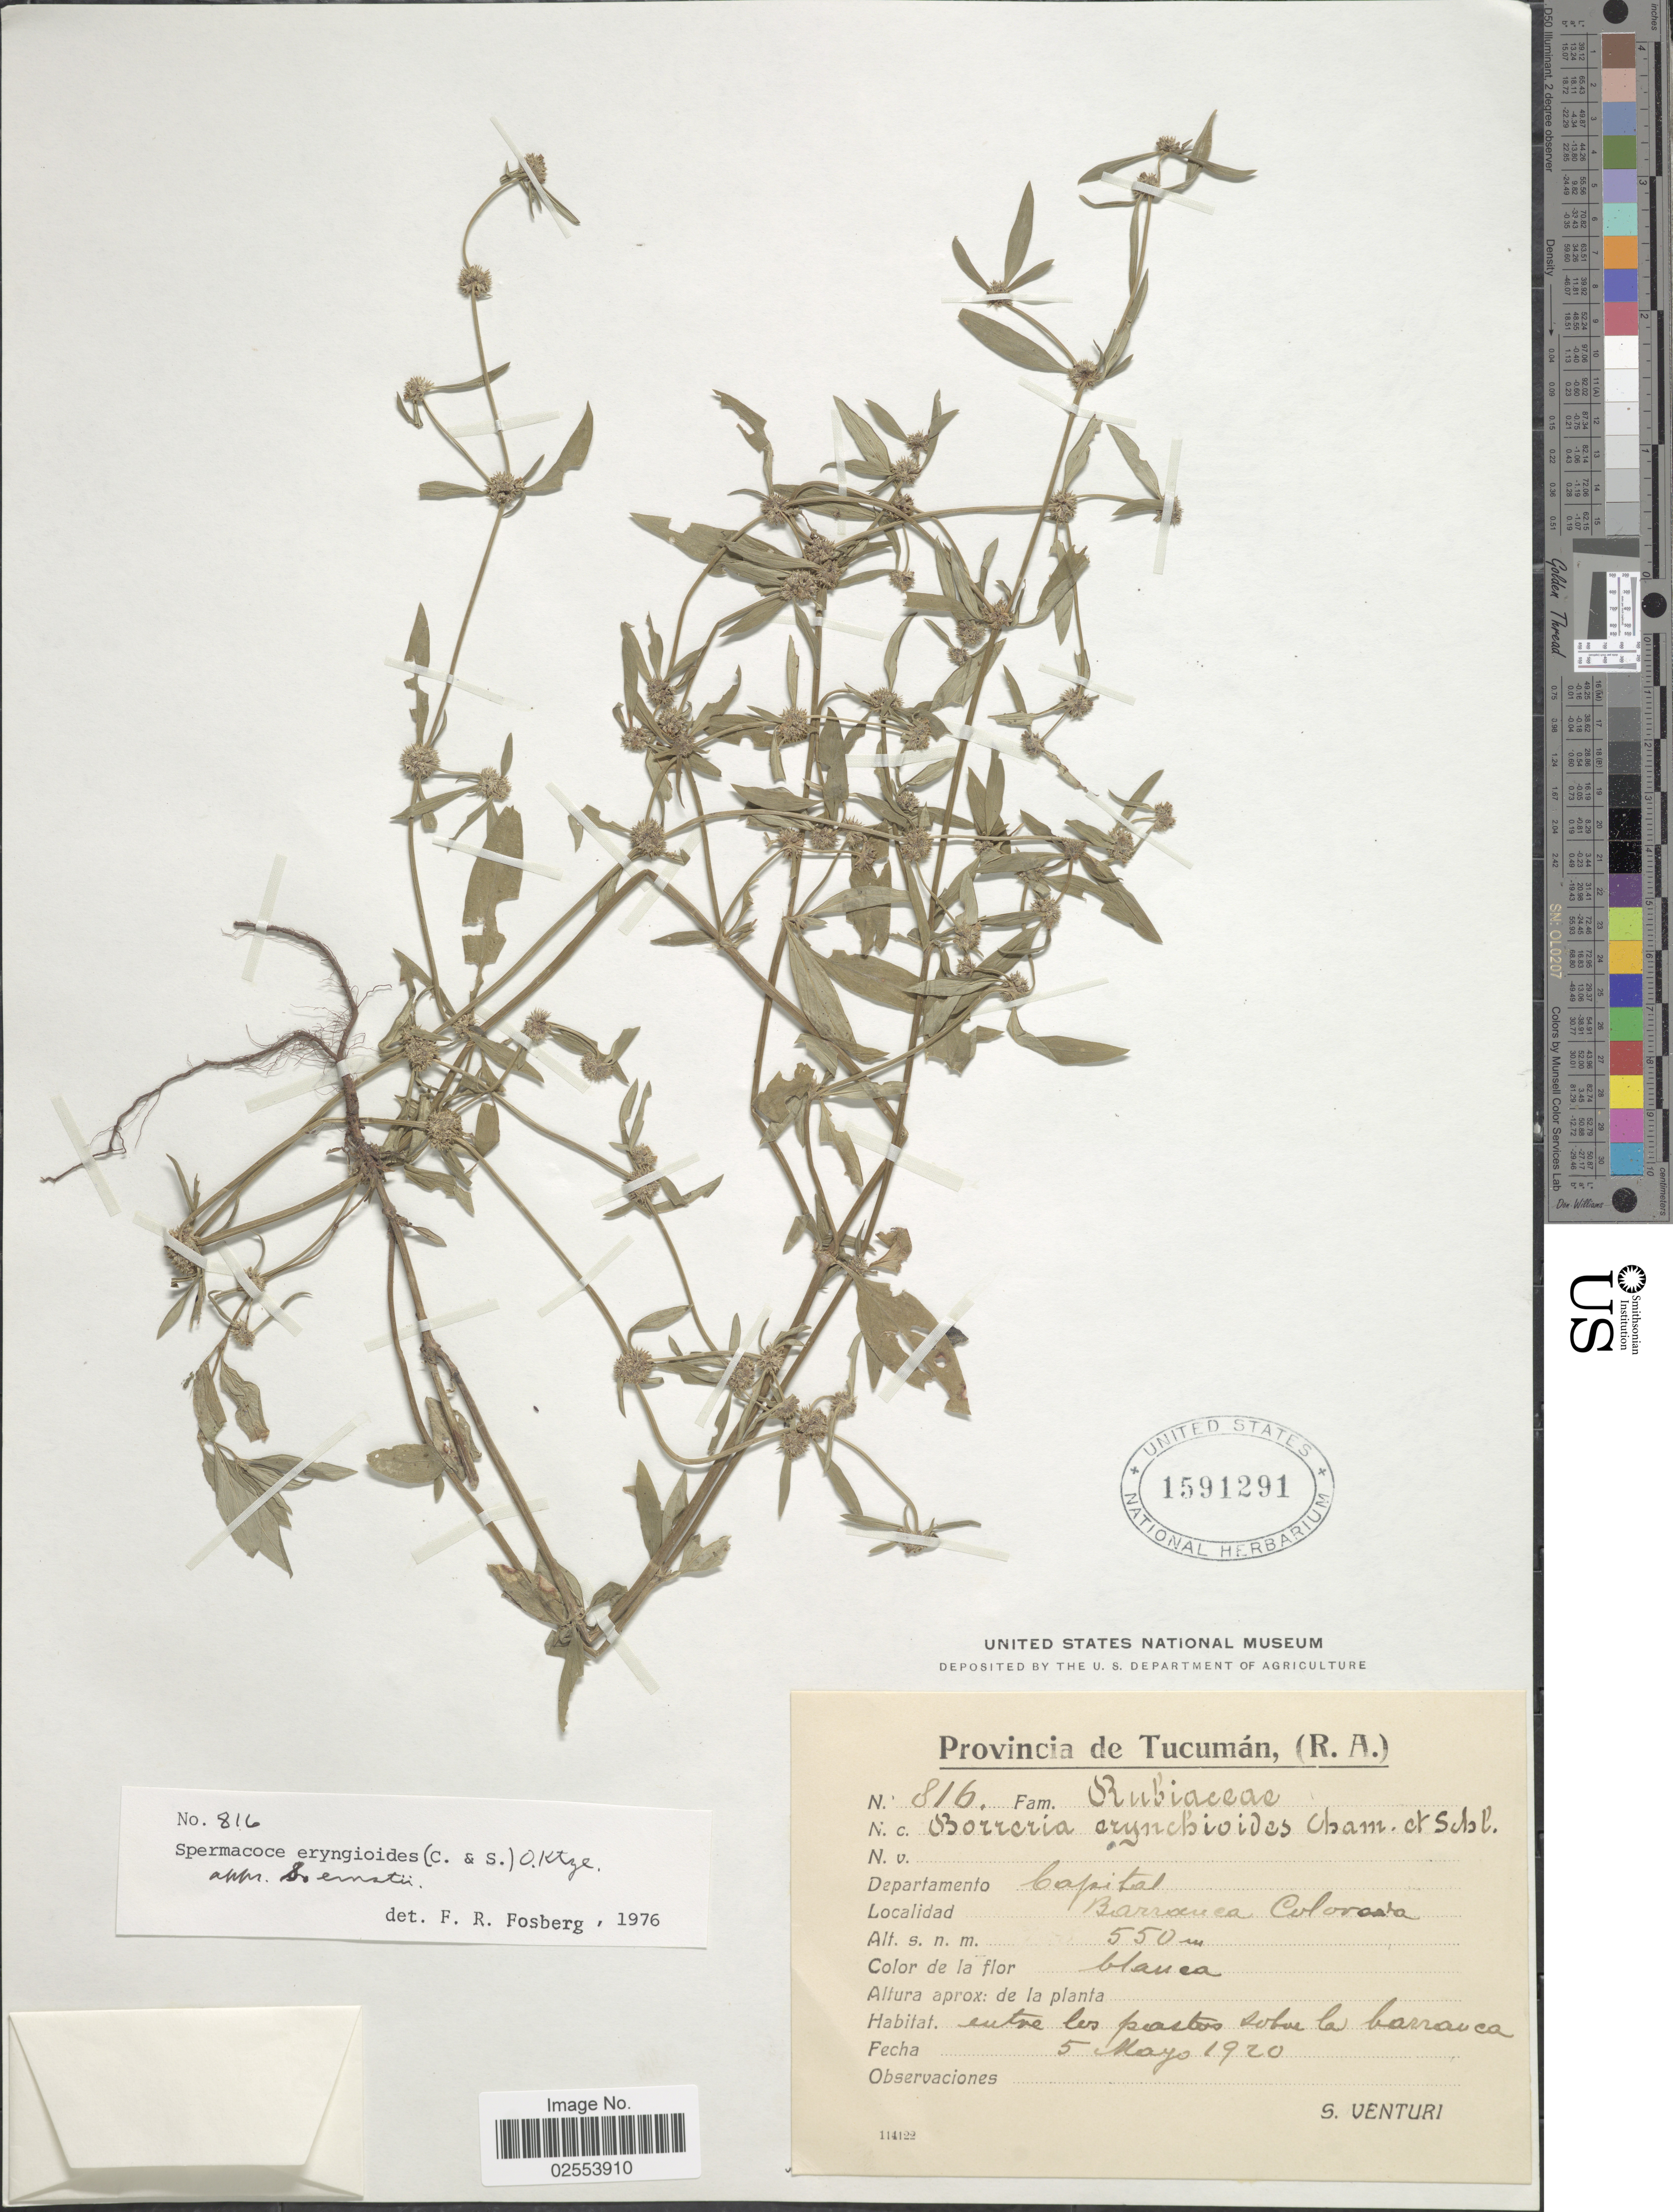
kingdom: Plantae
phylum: Tracheophyta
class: Magnoliopsida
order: Gentianales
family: Rubiaceae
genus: Spermacoce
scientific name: Spermacoce eryngioides var. eryngioides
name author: (Cham. & Schltdl.) Kuntze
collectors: S. Venturi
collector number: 816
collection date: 1920-05-05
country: Argentina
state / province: Tucuman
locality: (R.A.), Departamento Capital, Barranca Colonia, entre los pastos sobre la barranca.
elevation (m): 550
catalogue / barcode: US 1591291